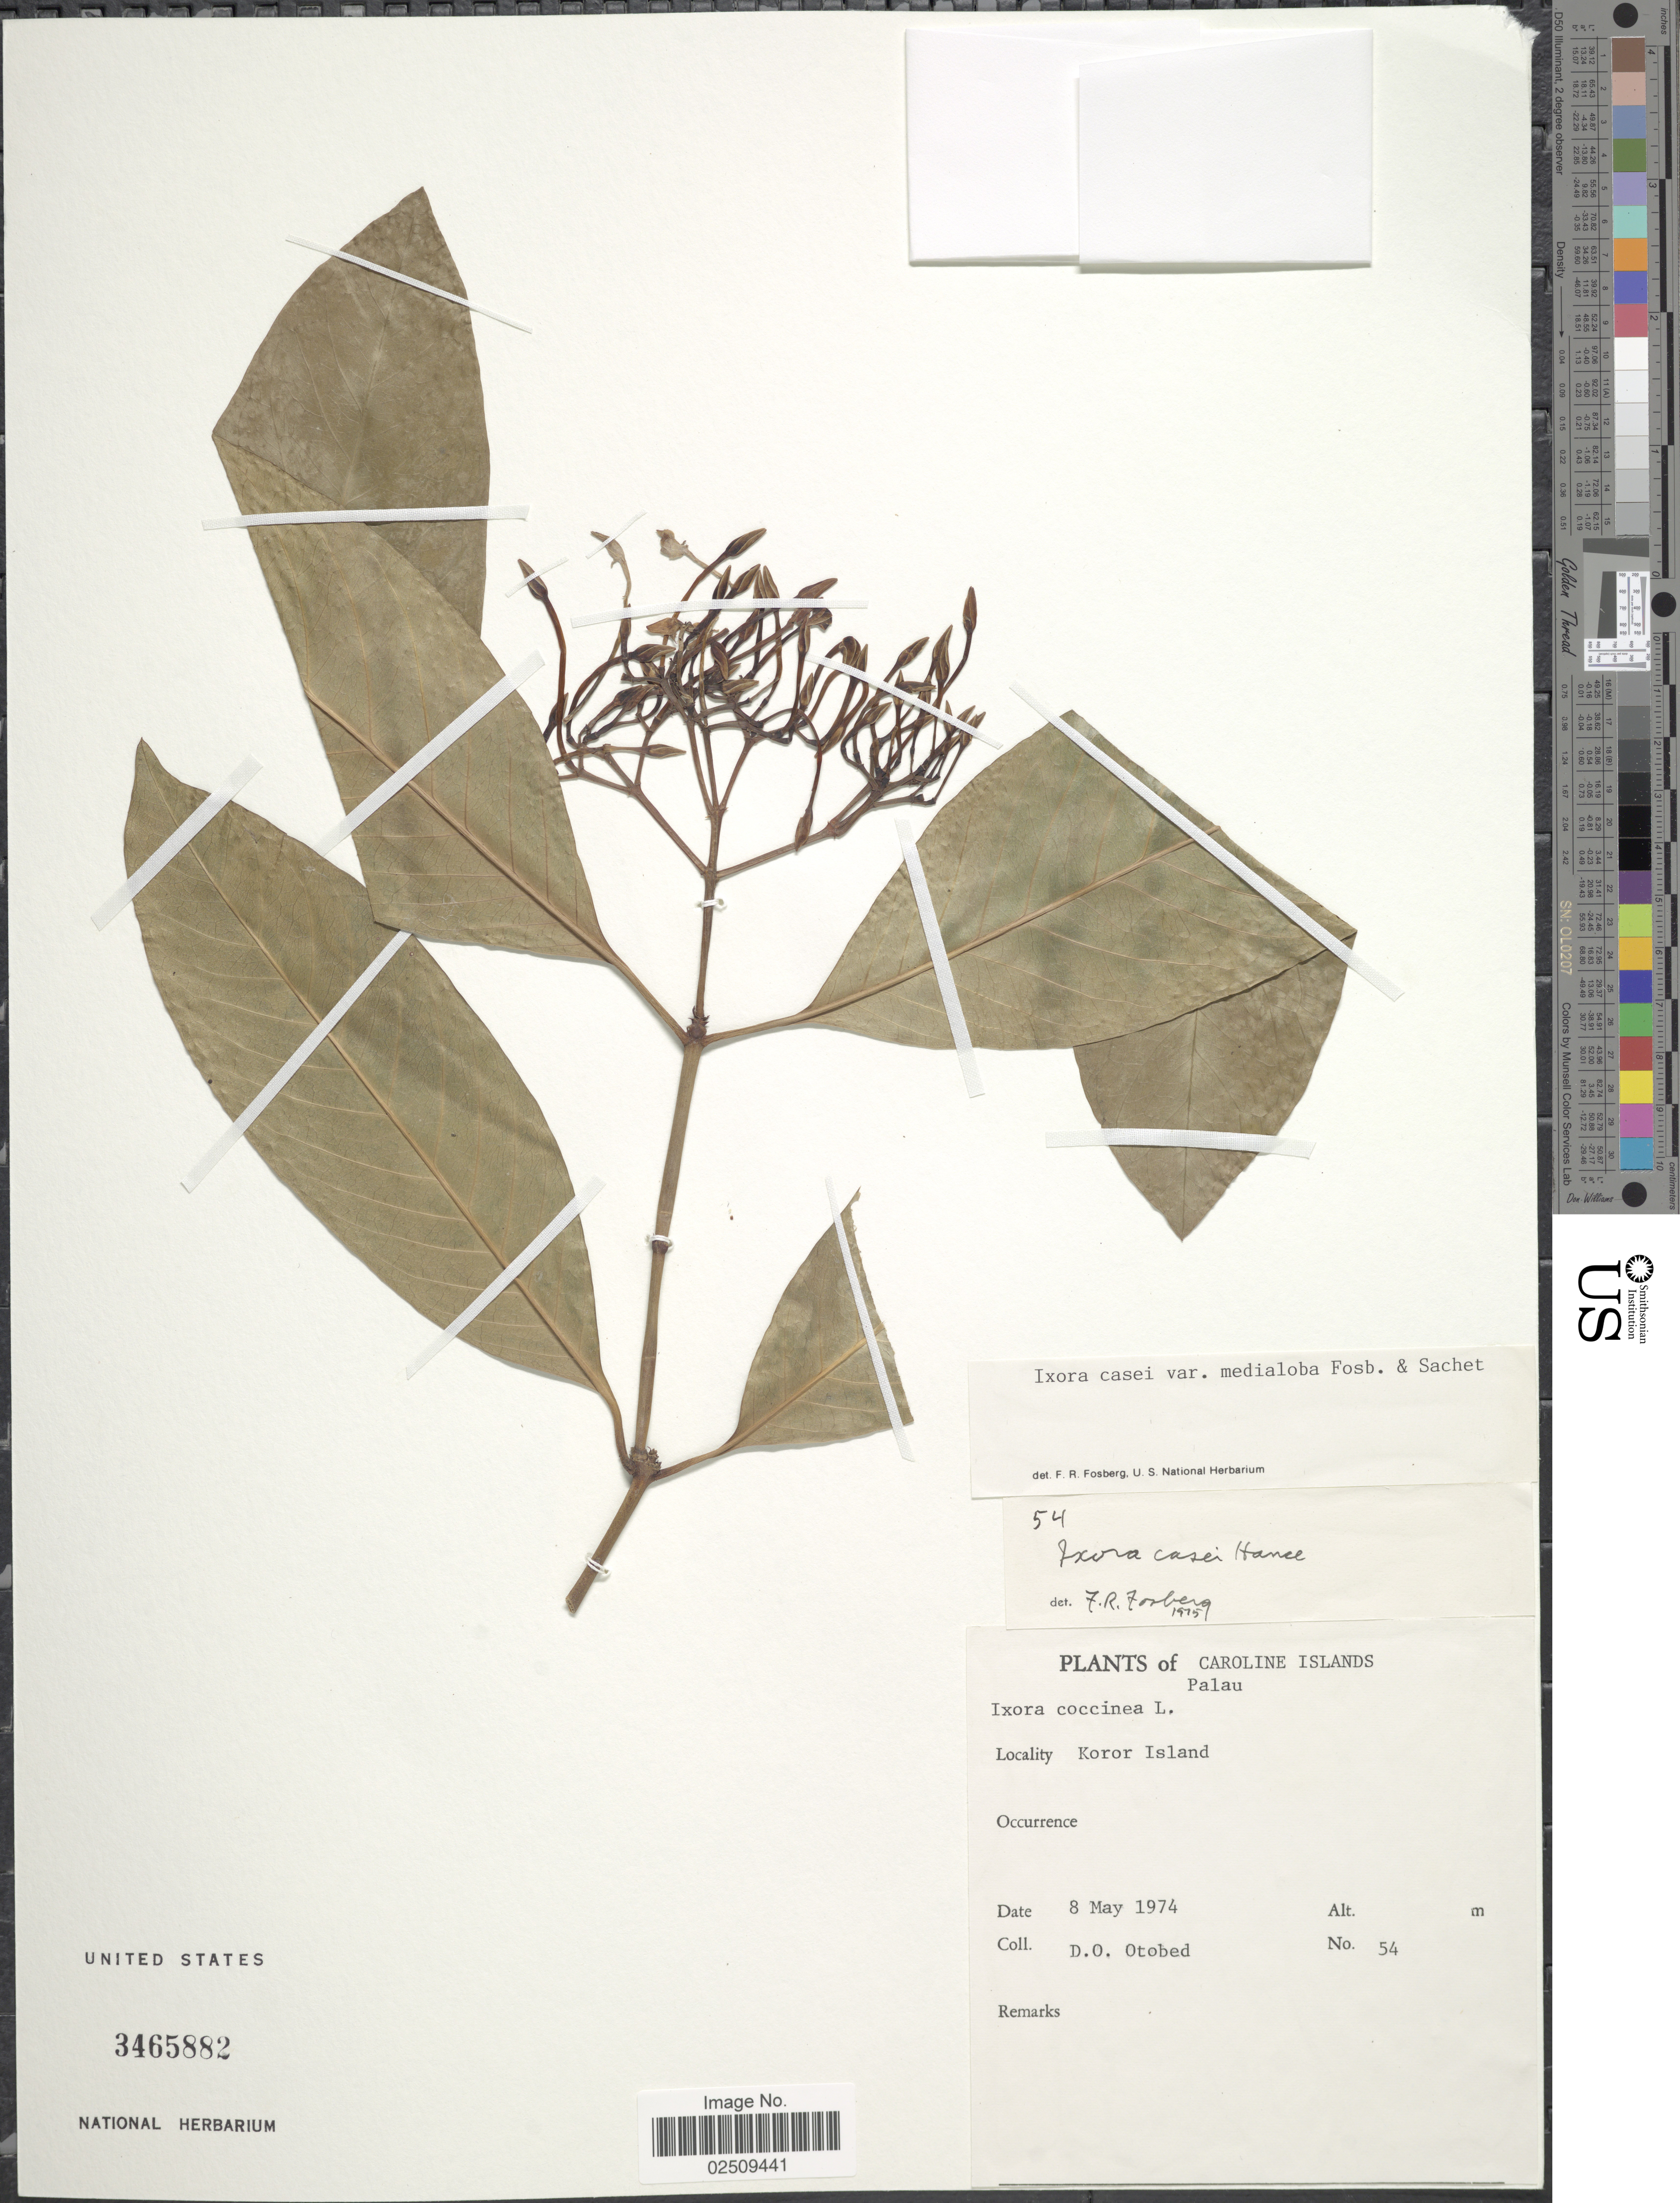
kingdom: Plantae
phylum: Tracheophyta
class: Magnoliopsida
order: Gentianales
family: Rubiaceae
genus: Ixora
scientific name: Ixora casei var. medialoba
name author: Fosberg & Sachet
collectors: D. O. Otobed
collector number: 54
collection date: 1974-05-08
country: Palau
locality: Caroline Islands, Palau, Koror Island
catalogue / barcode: US 3465882